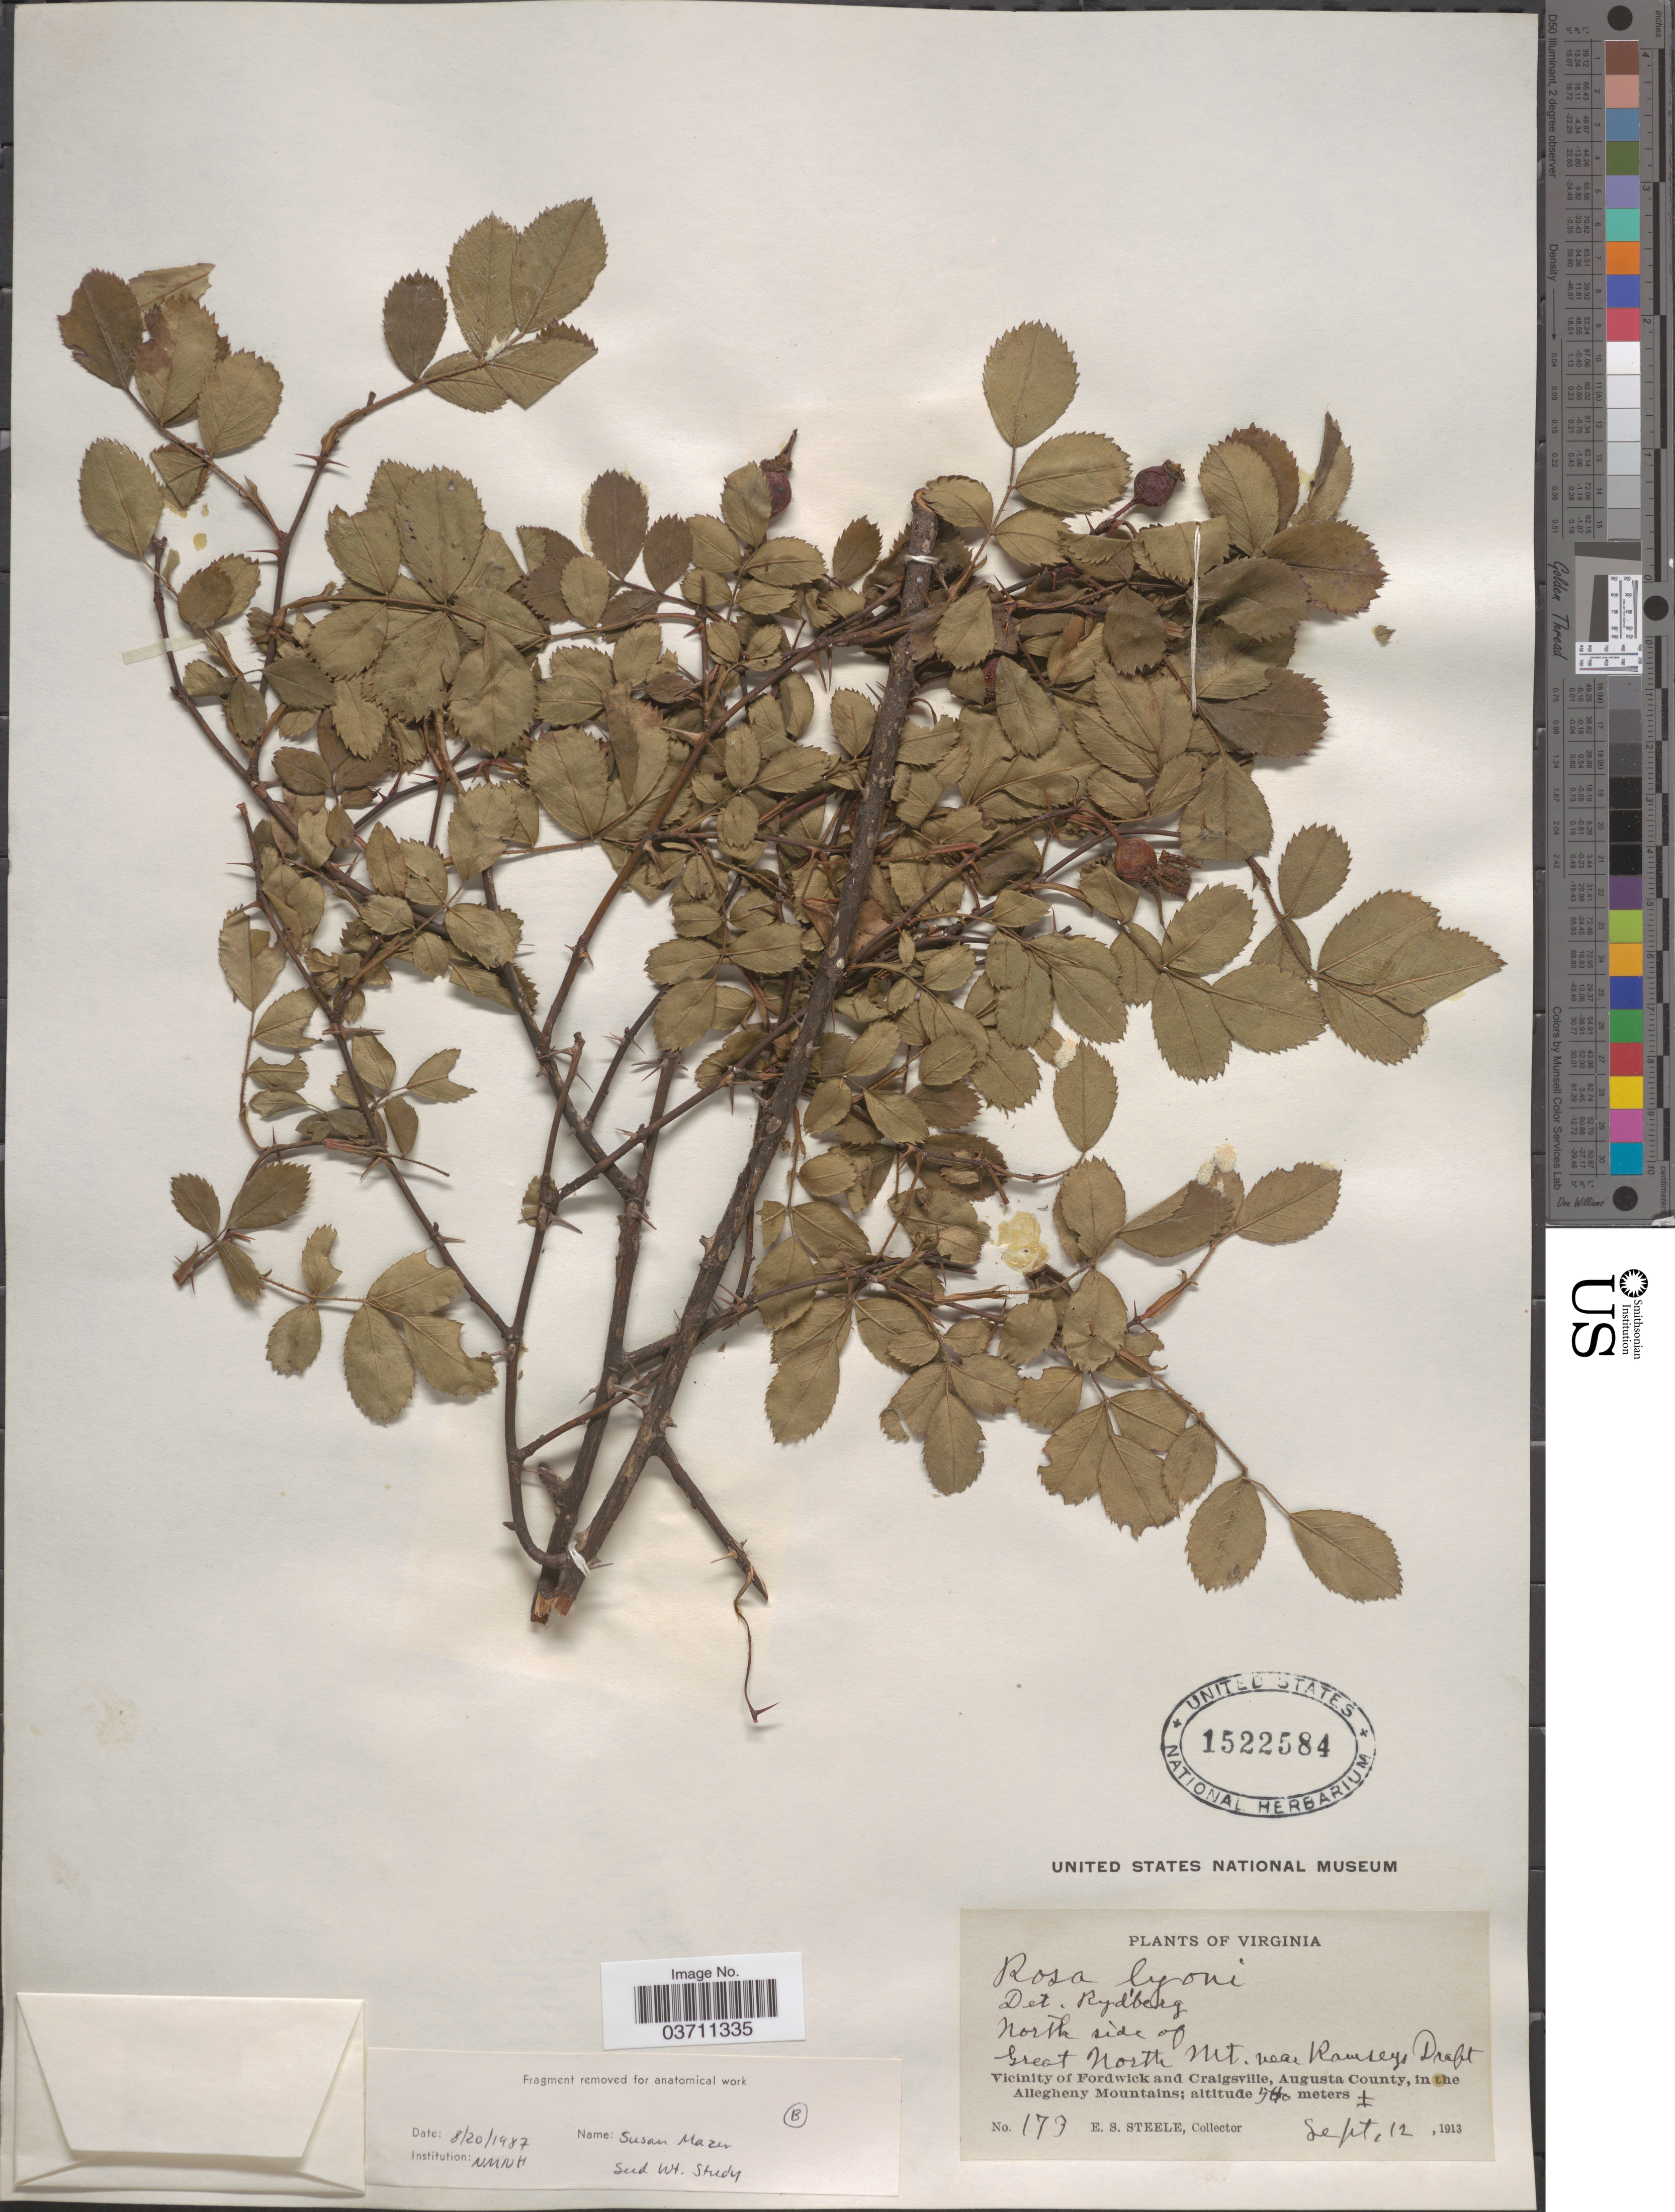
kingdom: Plantae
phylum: Tracheophyta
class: Magnoliopsida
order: Rosales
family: Rosaceae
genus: Rosa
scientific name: Rosa lyoni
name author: Pursh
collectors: E. Steele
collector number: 173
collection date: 1913-09-12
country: United States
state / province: Virginia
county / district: Augusta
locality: North side of Great North Mt. near Ramsey's Draft. Vicinity of Fordwick and Craigsville, Augusta County, in the Allegheny Mountains.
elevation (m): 540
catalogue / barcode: US 1522584